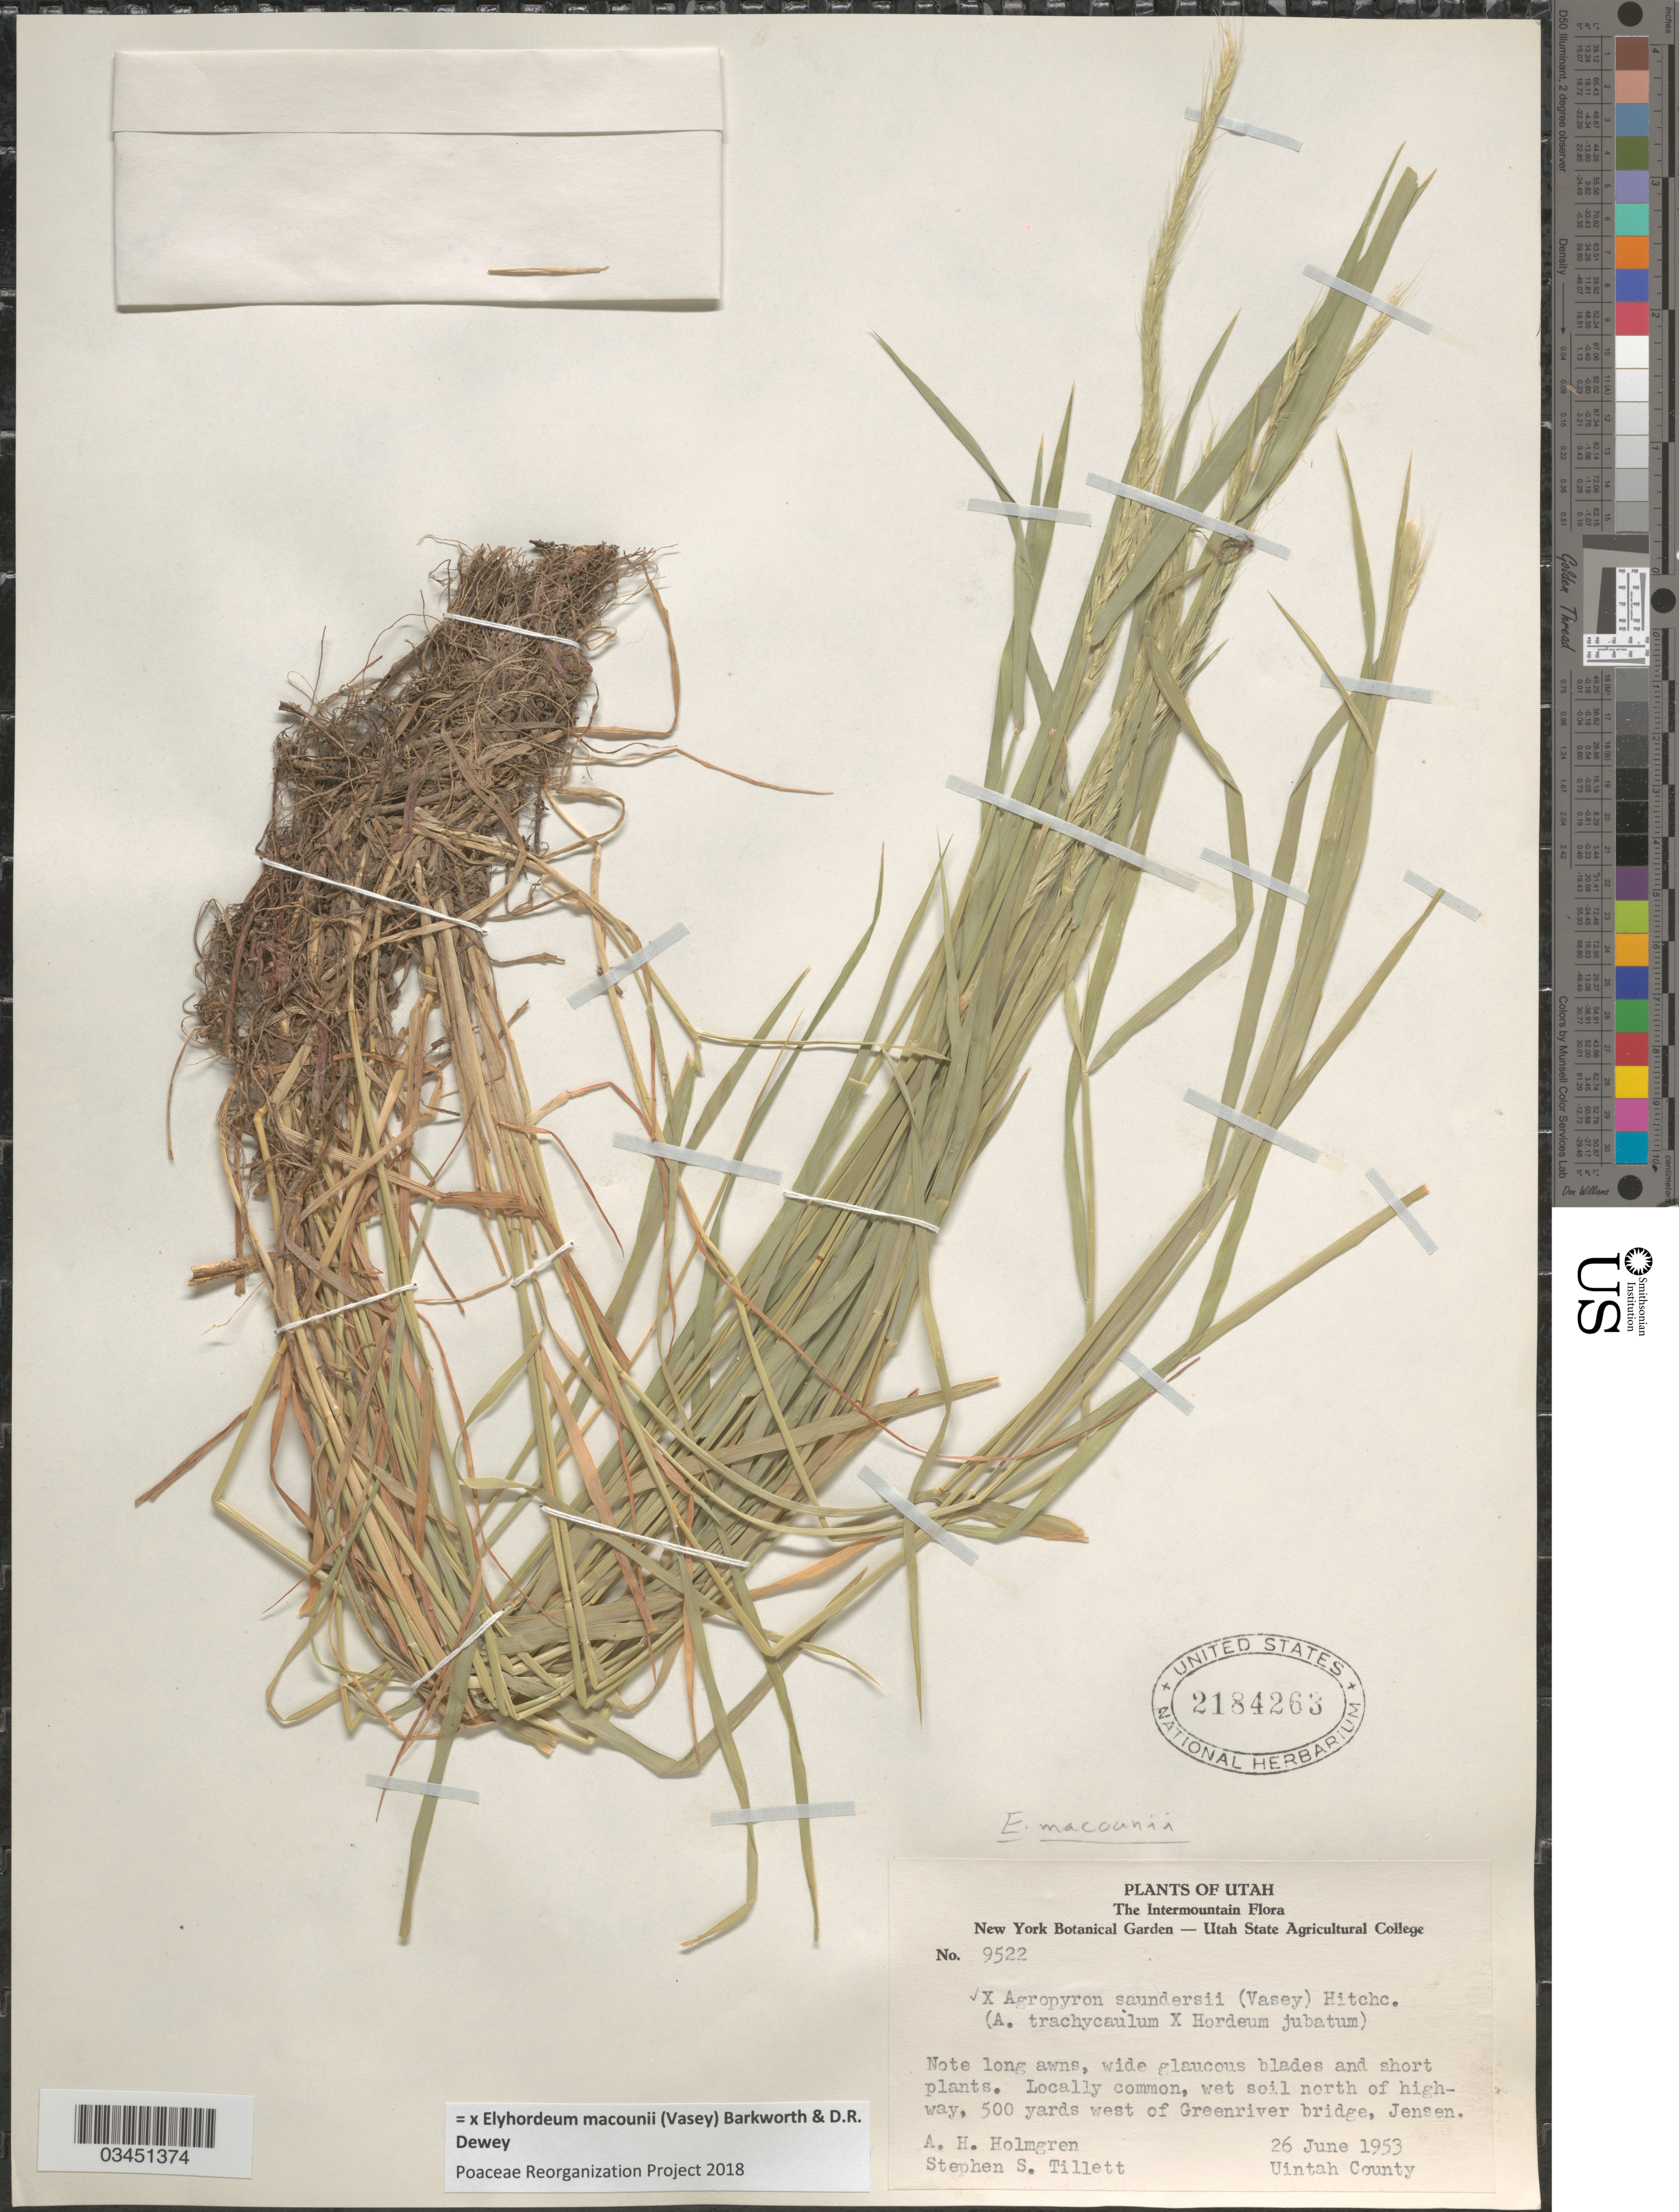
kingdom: Plantae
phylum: Tracheophyta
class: Liliopsida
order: Poales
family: Poaceae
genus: Elyhordeum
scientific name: x Elyhordeum macounii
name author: (Vasey) Barkworth & Dewey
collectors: A. H. Holmgren & S. S. Tillett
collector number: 9522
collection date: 1953-06-26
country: United States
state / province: Utah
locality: Locally common, wet soil north of highway, 500 yards west of Greenriver bridge, Jensen. Uintah County. The Intermountain.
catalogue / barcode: US 2184263